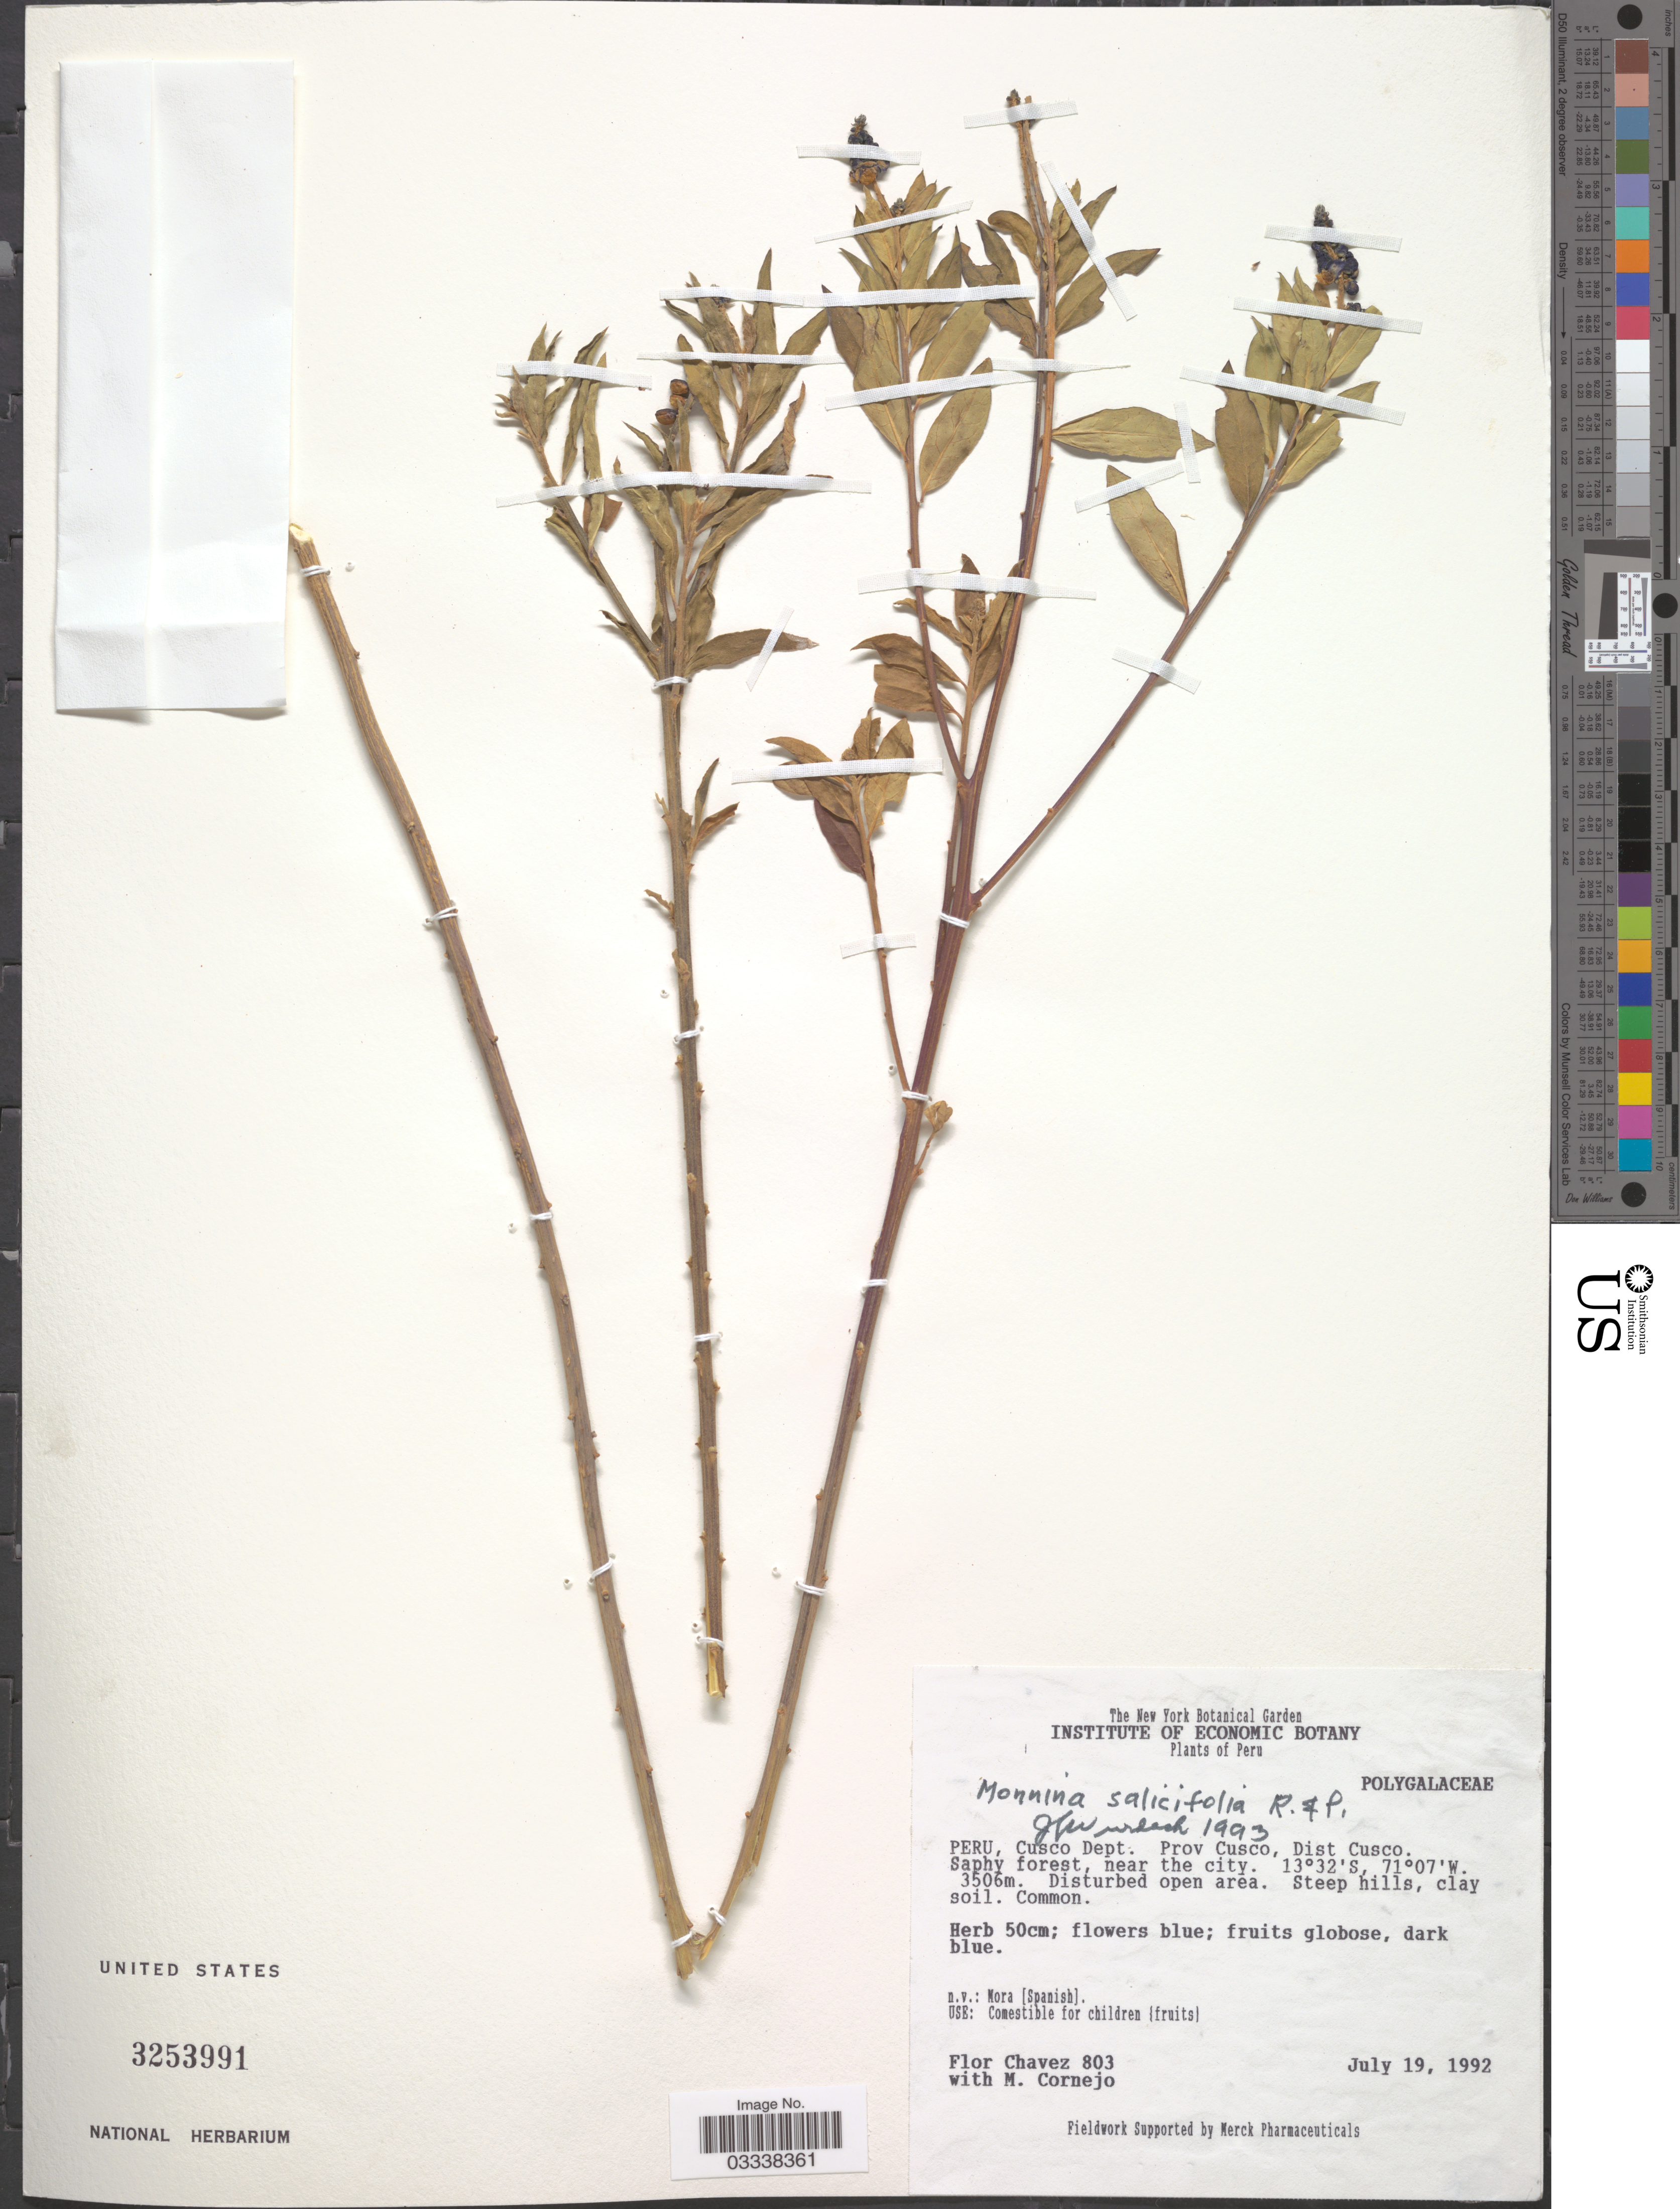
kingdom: Plantae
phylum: Tracheophyta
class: Magnoliopsida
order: Fabales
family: Polygalaceae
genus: Monnina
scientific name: Monnina salicifolia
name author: Ruiz & Pav.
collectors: F. Chávez & M. Cornejo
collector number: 803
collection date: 1992-07-19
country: Peru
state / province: Cusco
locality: Cusco Dept. Dist Cusco.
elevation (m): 3506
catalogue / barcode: US 3253991